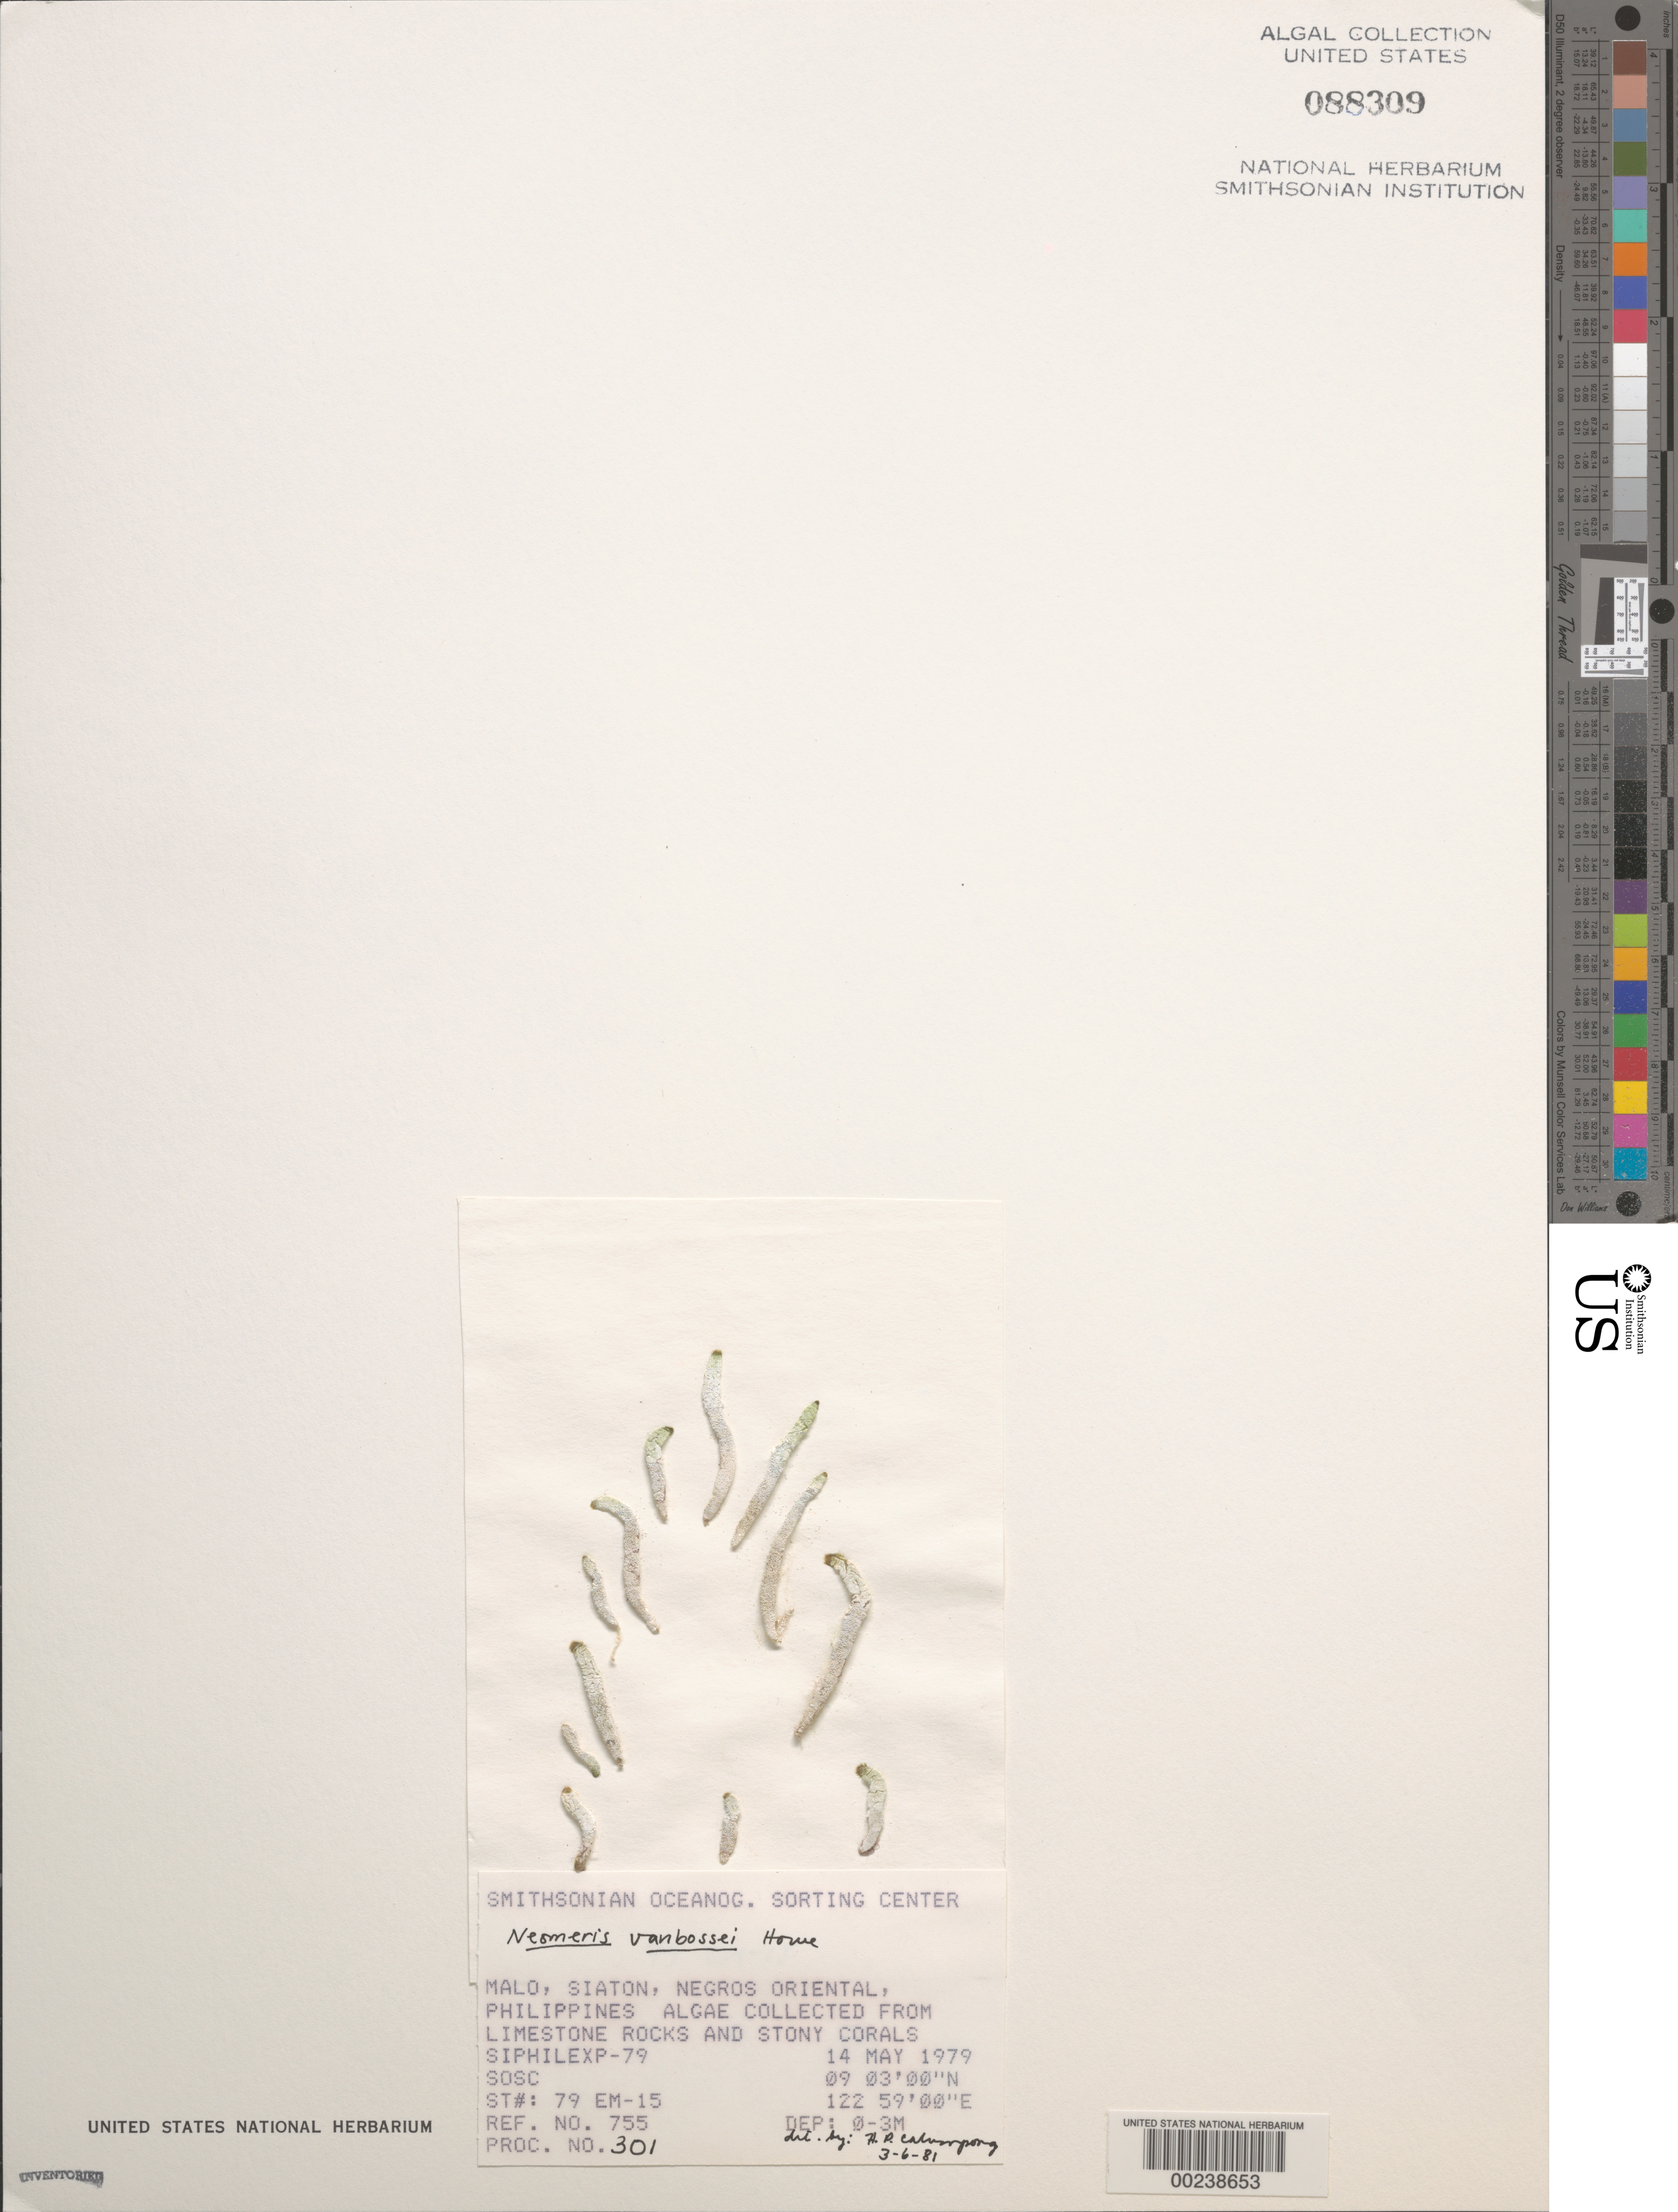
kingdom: Plantae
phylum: Chlorophyta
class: Ulvophyceae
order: Dasycladales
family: Dasycladaceae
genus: Neomeris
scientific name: Neomeris vanbosseae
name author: M. Howe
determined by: Calumpong, H. P.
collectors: SOSC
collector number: Station 79 Em-15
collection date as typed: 14 May 1979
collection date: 1979-05-14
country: Philippines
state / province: Central Visayas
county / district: Negros Oriental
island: Negros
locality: Malo, Siaton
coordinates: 09 03'00"N, 122 59'00"E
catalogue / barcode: US 88309